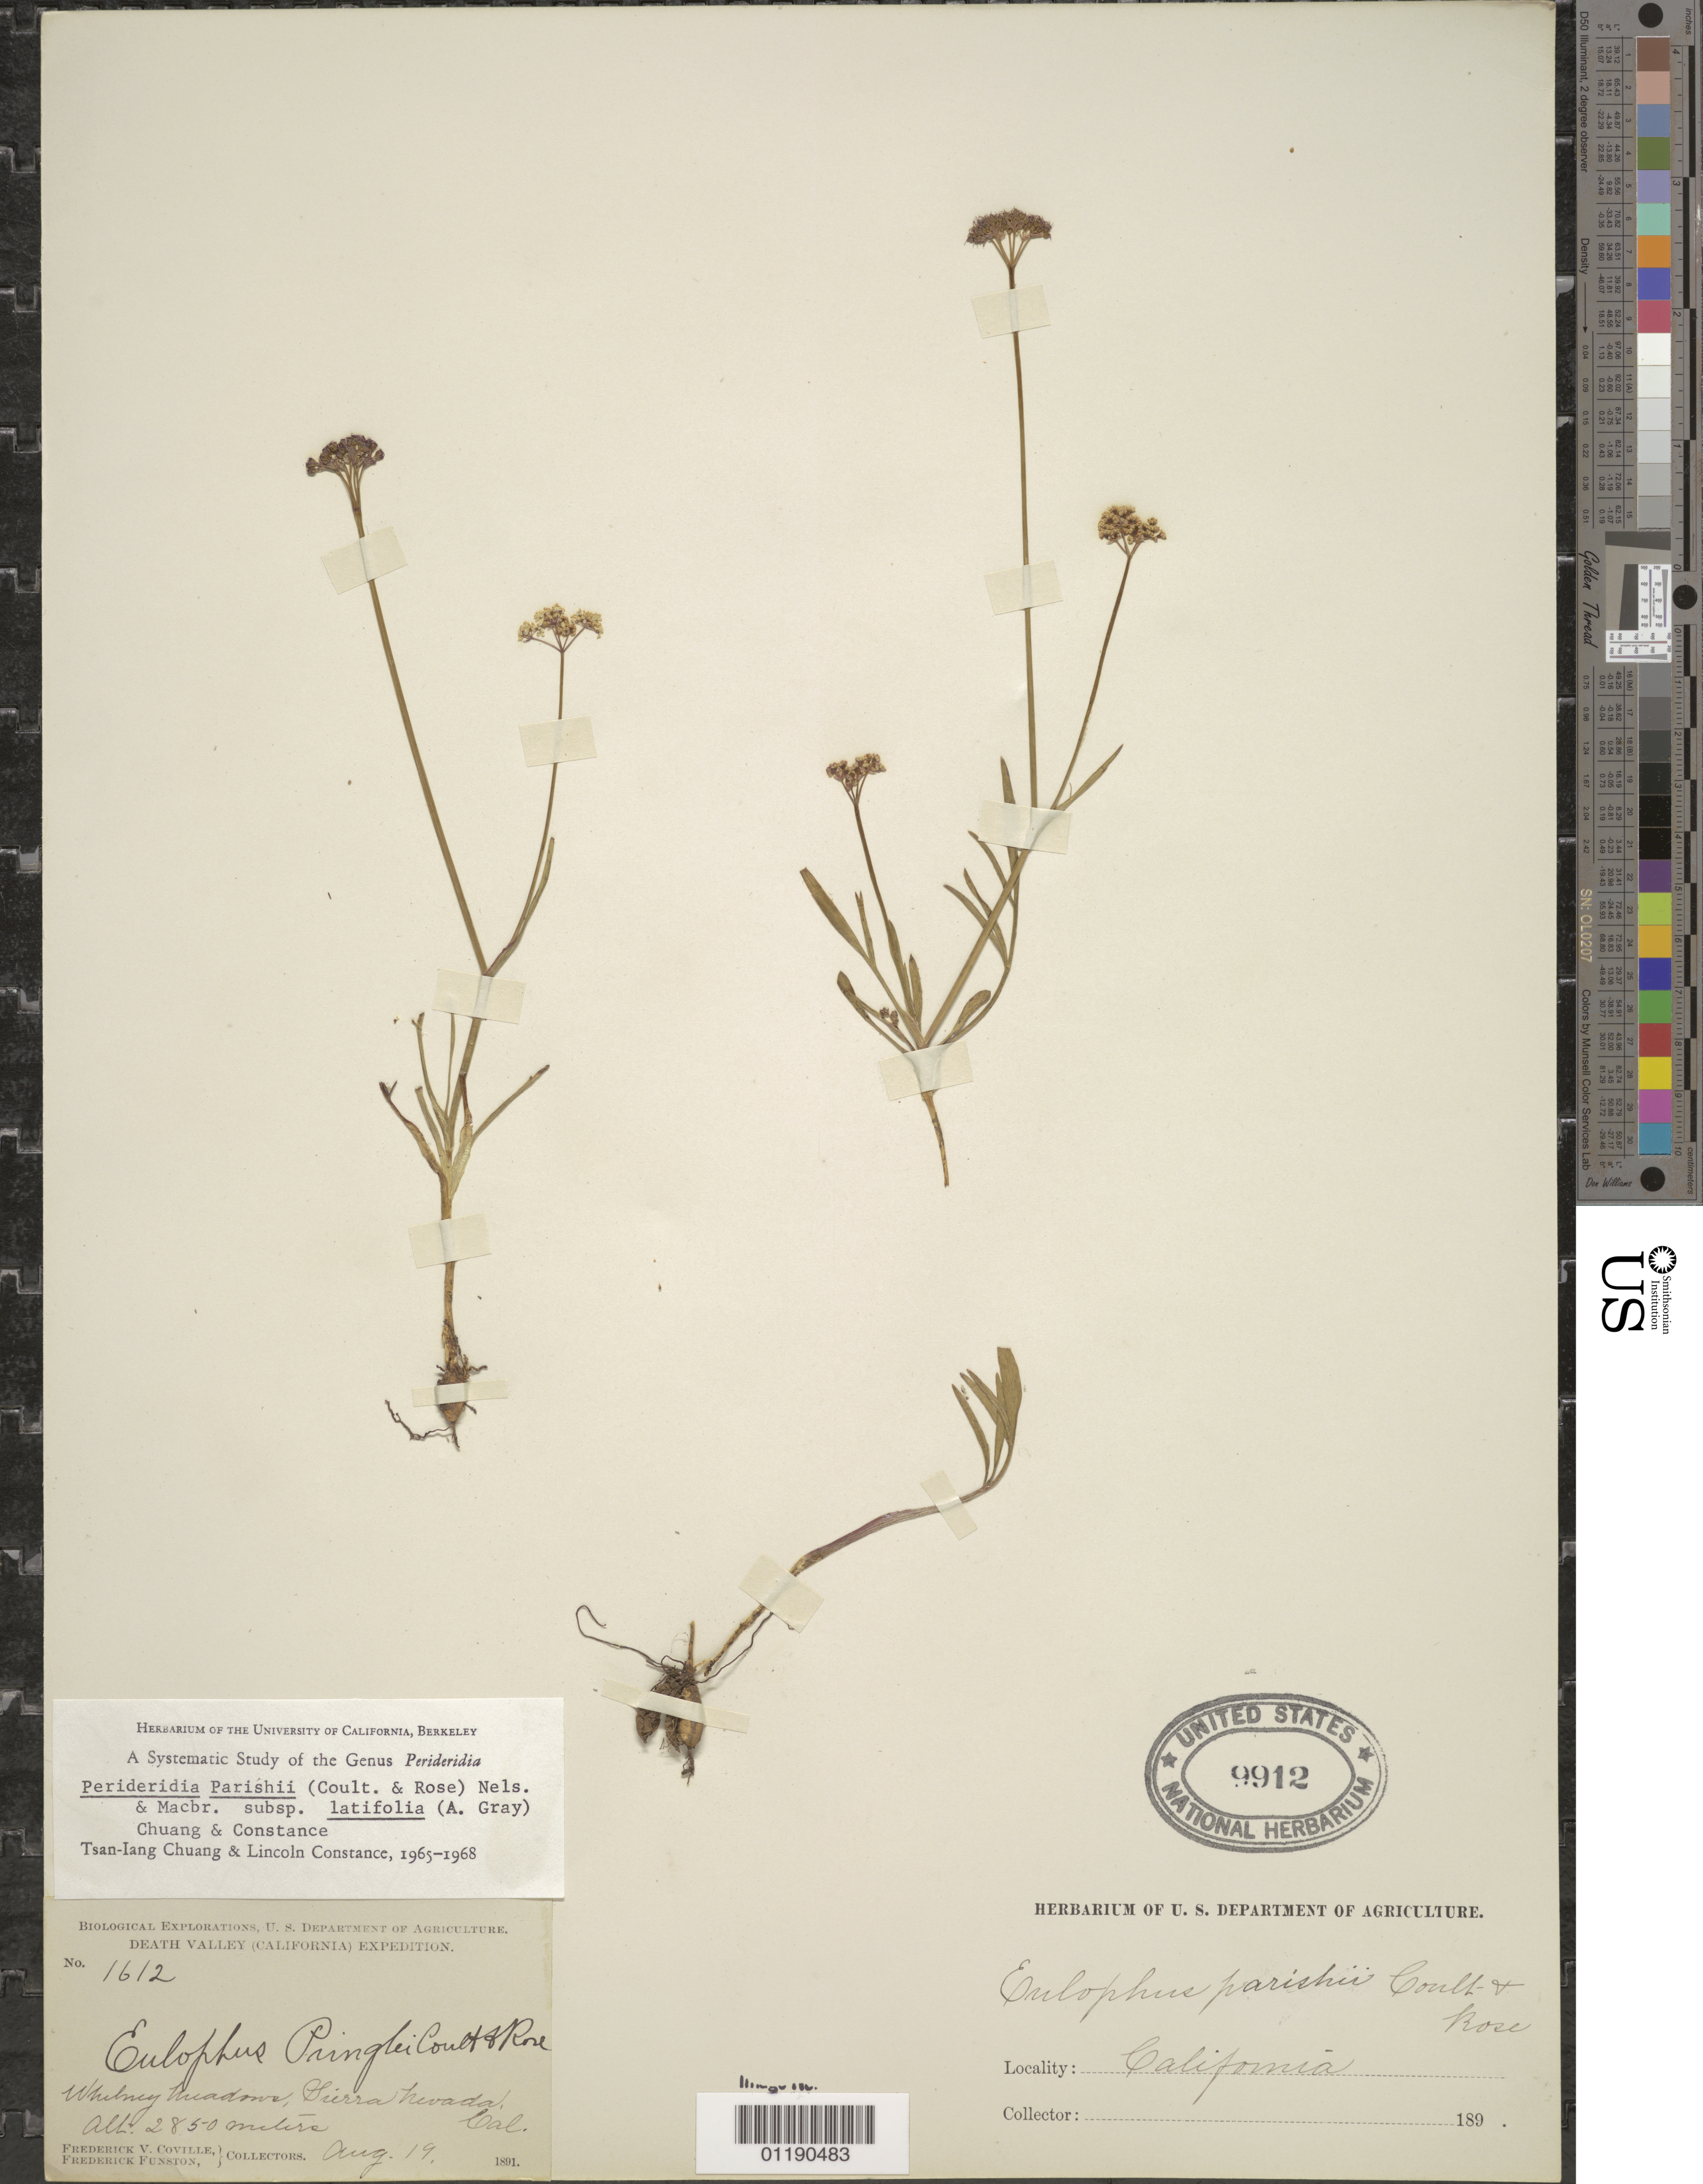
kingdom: Plantae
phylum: Tracheophyta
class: Magnoliopsida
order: Apiales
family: Apiaceae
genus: Perideridia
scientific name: Perideridia parishii subsp. latifolia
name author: A. Gray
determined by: Chuang, T. I.; Constance, L.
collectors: F. V. Coville & F. Funston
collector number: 1612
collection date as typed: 19 Aug 1891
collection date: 1891-08-19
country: United States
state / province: California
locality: Whitney Meadows, Sierra Nevada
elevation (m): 2850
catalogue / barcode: US 9912